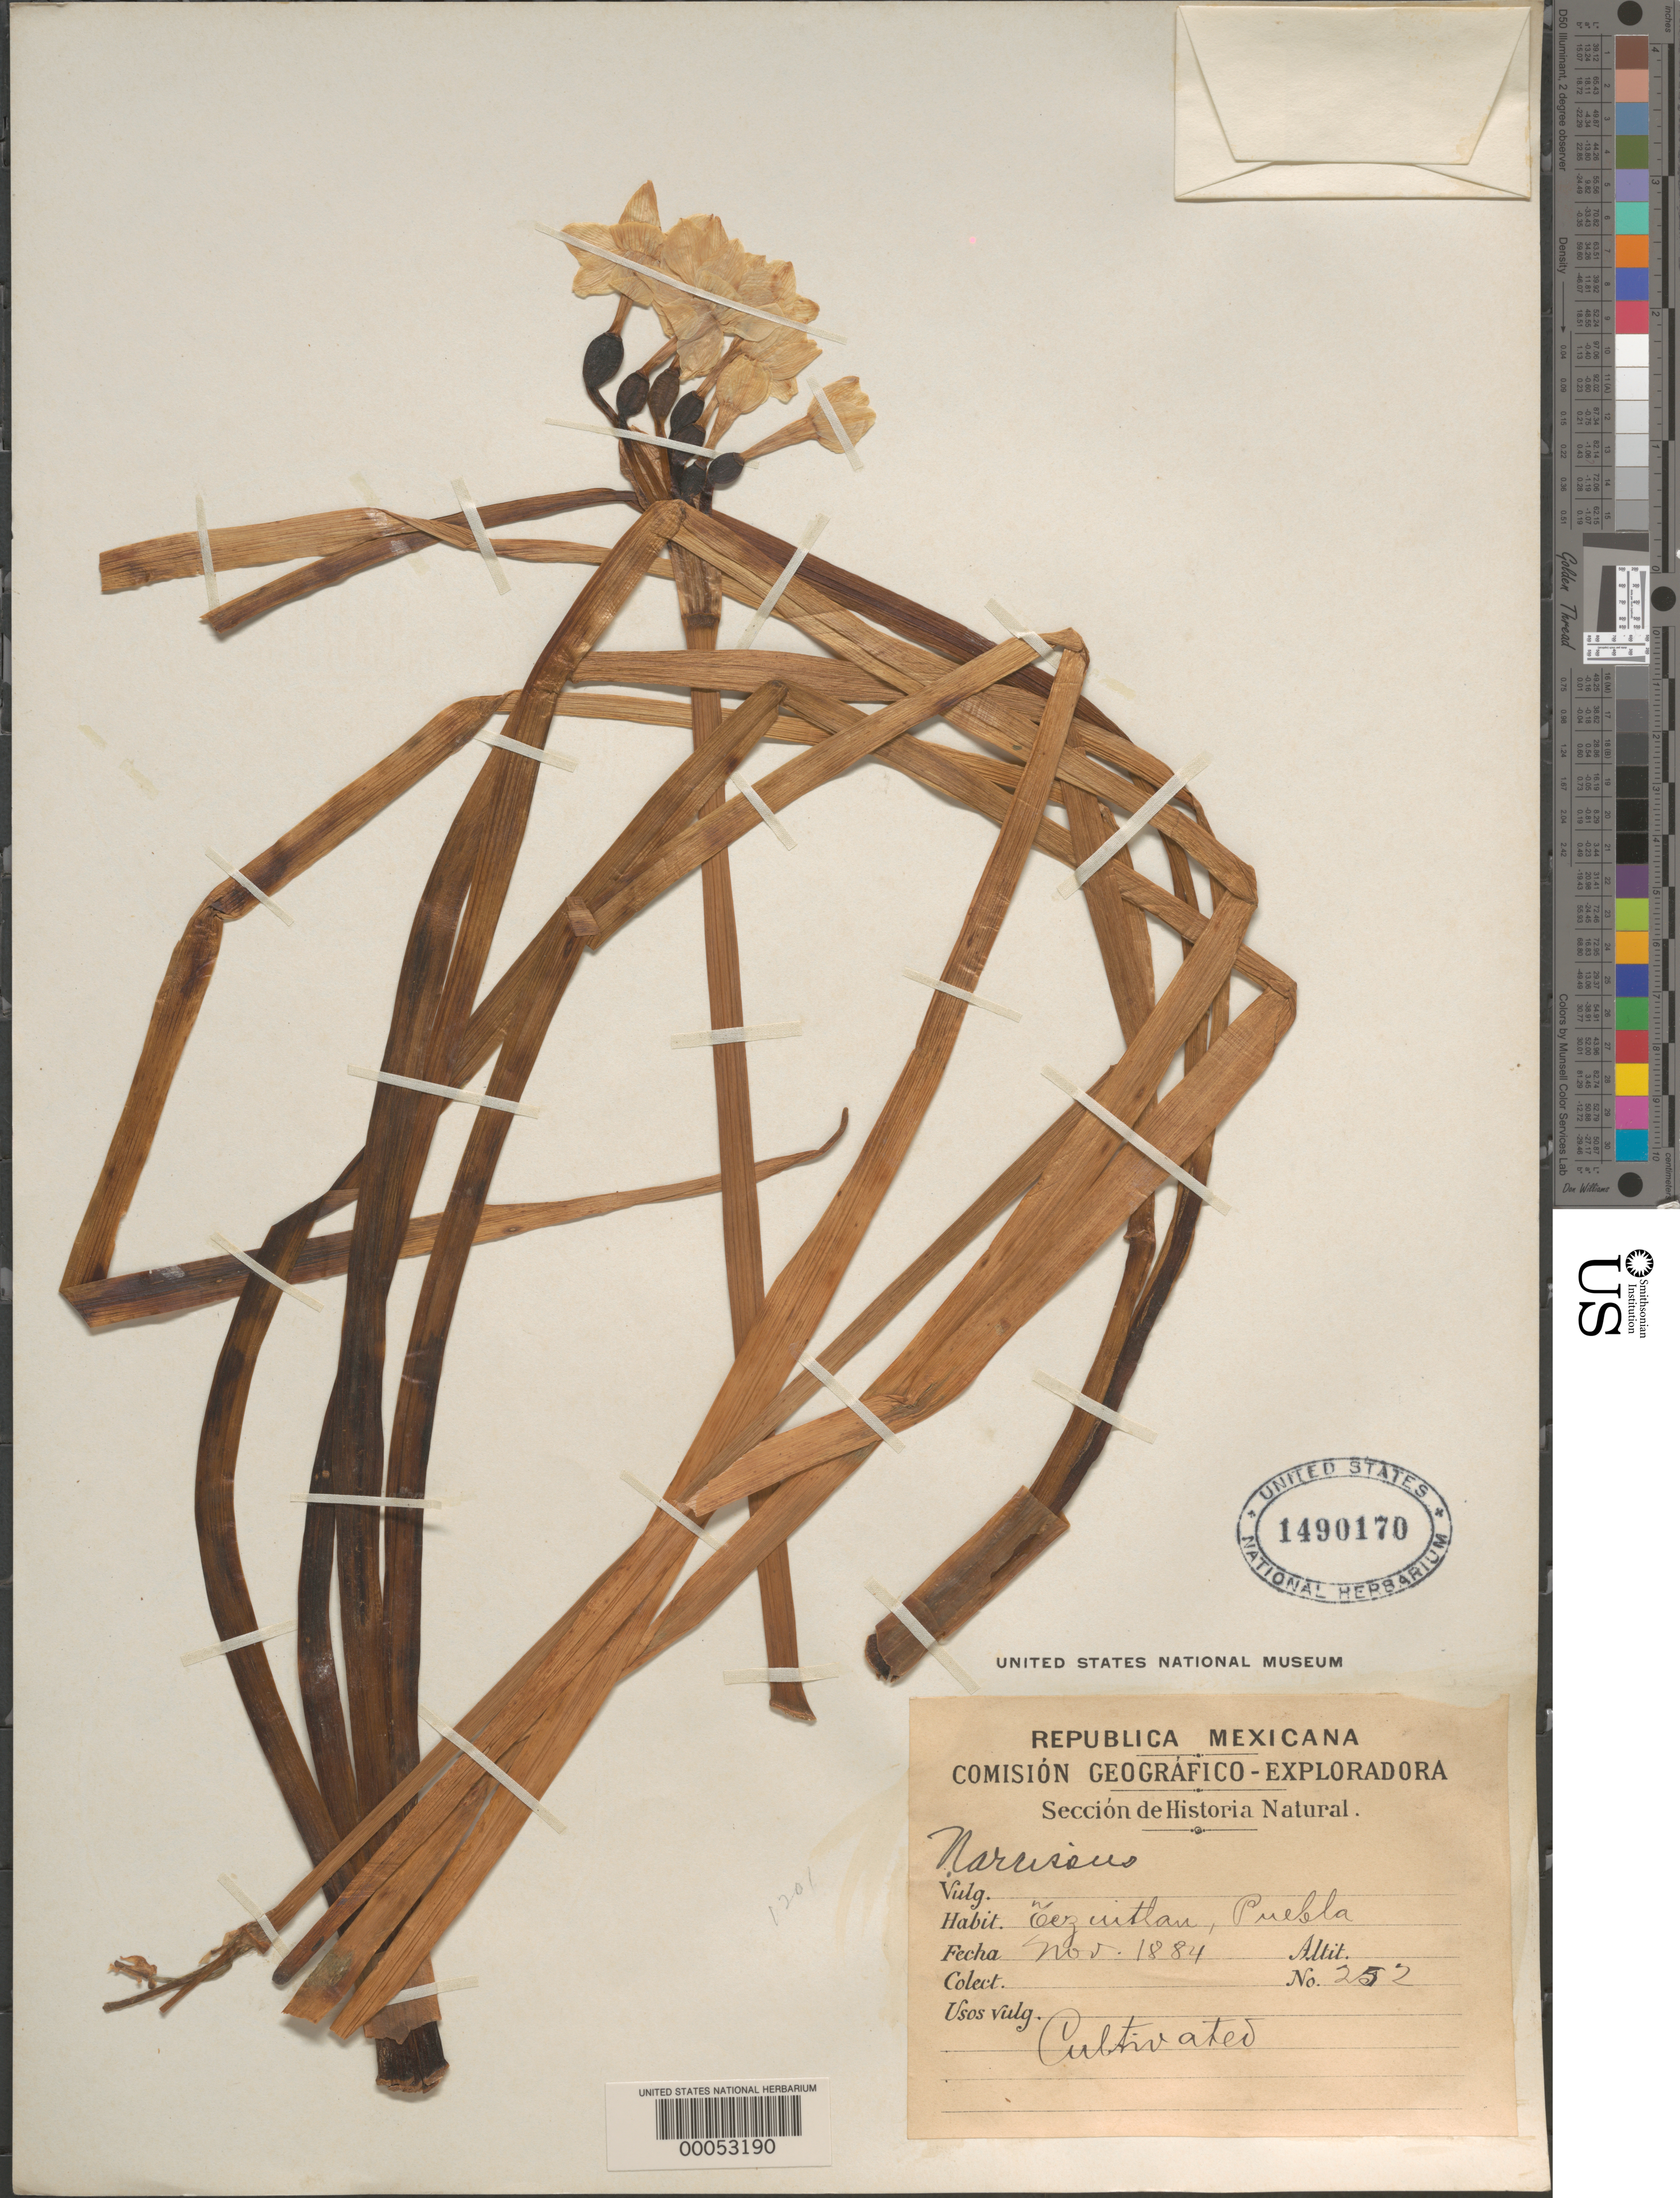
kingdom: Plantae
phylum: Tracheophyta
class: Liliopsida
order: Asparagales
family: Amaryllidaceae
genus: Narcissus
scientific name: Narcissus sp.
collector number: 252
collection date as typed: Nov 1884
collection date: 1884-11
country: Mexico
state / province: Puebla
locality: Tezuitlan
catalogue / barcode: US 1490170